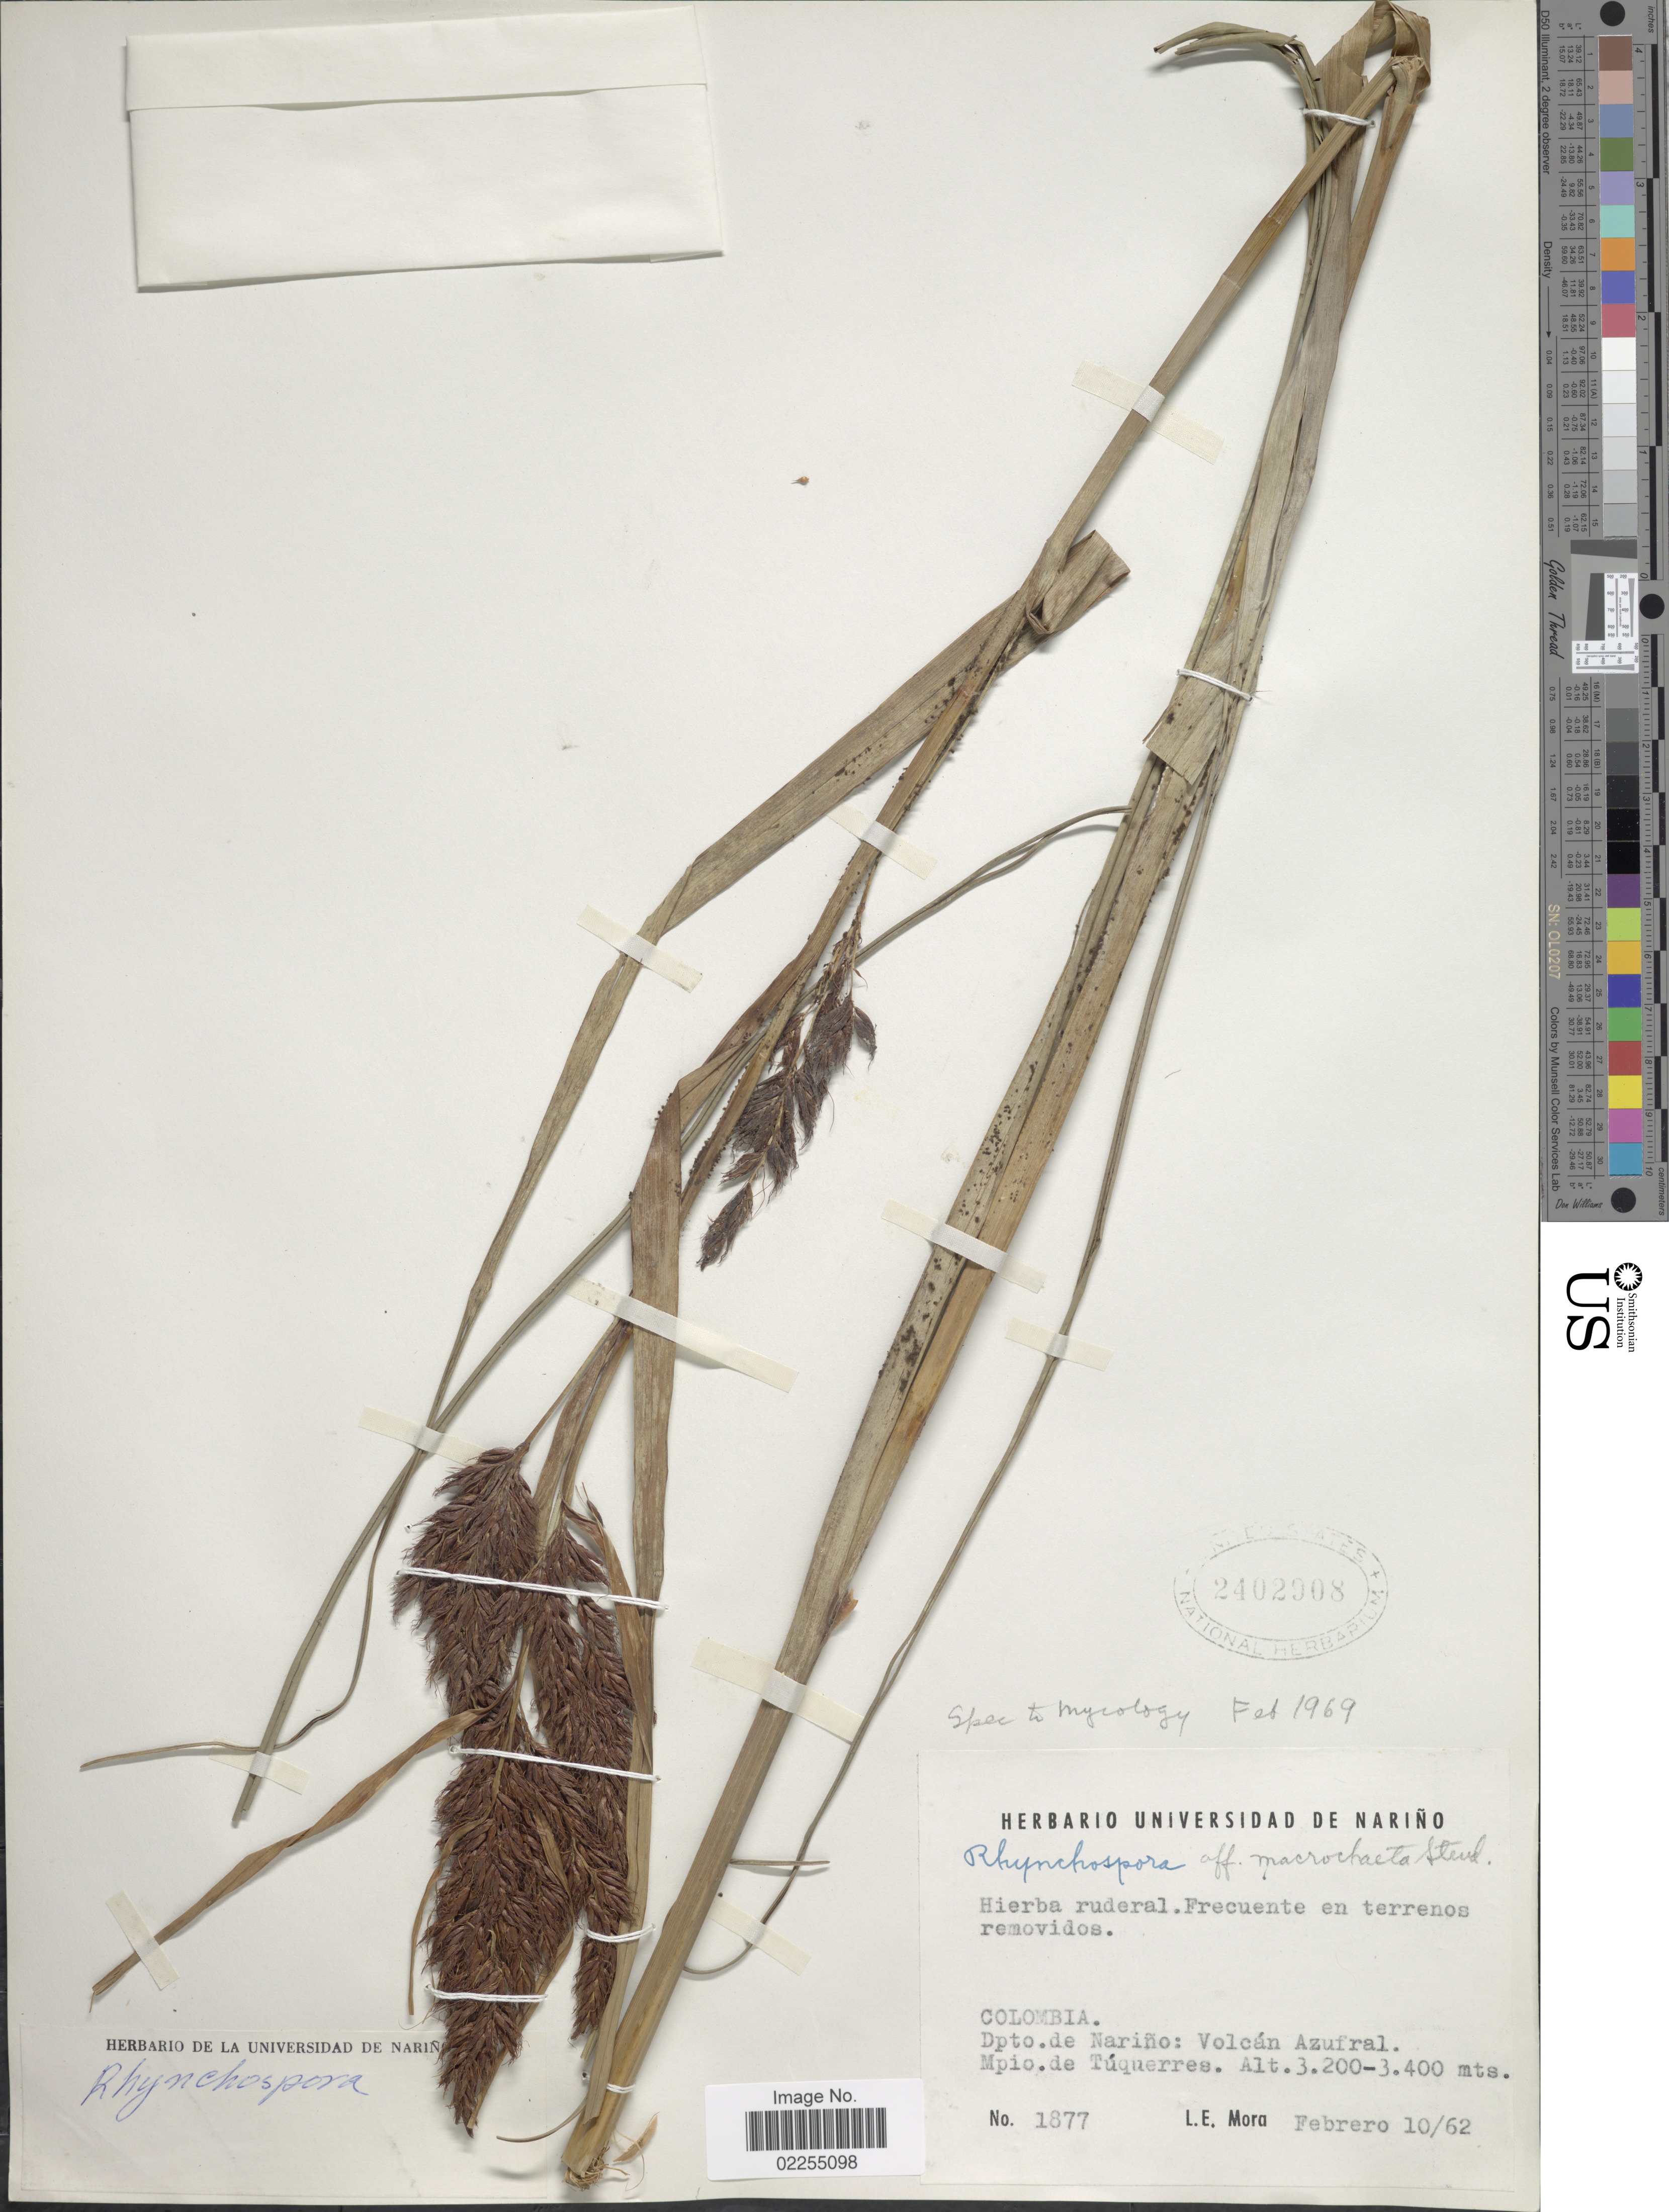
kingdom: Plantae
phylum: Tracheophyta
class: Liliopsida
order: Poales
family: Cyperaceae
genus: Rhynchospora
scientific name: Rhynchospora macrochaeta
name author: Steud. ex Boeckeler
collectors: L. Mora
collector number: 1877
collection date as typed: Transcribed d/m/y: 10/2/62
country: Colombia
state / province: Nariño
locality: Volcan Azufral, Mpio, de Tuquerres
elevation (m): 3200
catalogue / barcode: US 2402908